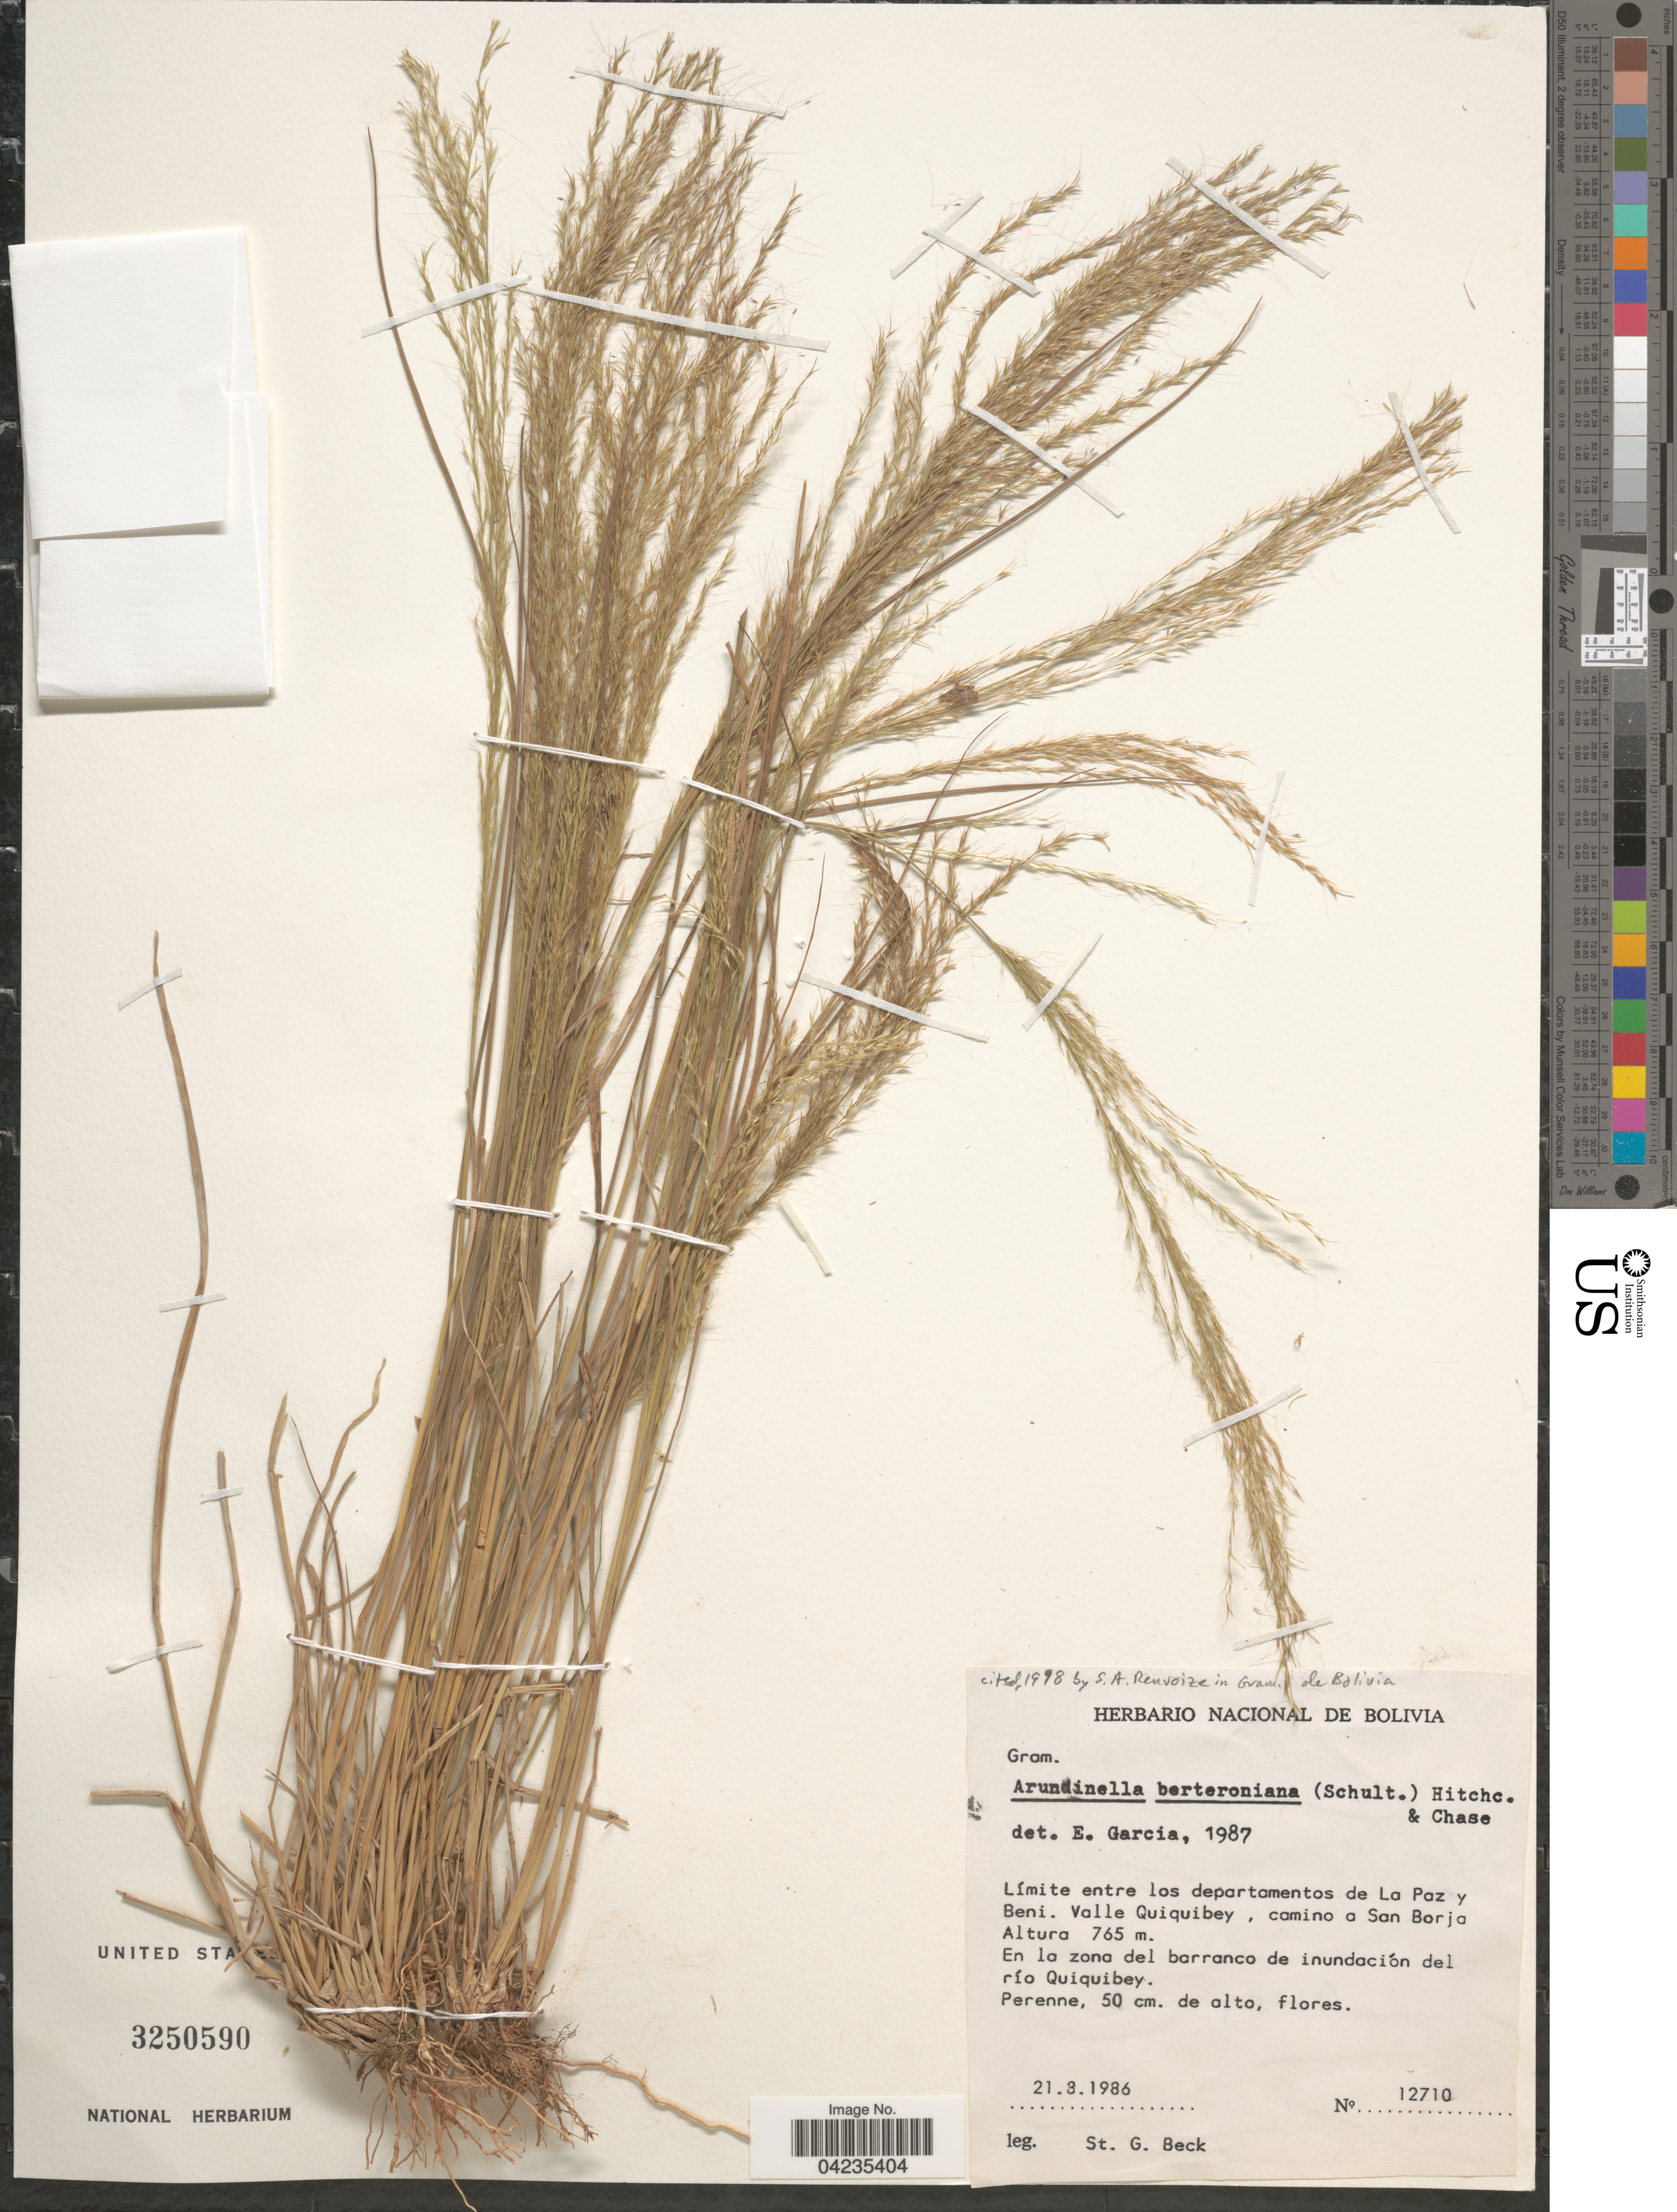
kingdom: Plantae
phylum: Tracheophyta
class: Liliopsida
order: Poales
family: Poaceae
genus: Arundinella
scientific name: Arundinella berteroniana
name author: (Schult.) Hitchc. & Chase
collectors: S. G. Beck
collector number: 12710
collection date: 1986-08-21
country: Bolivia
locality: Límitre entre los departamentos de La Paz y Beni. Valle Quiquibey, camino a San Borja. En la zona del barranco de inundación del río Quiquibey.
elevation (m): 765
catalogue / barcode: US 3250590